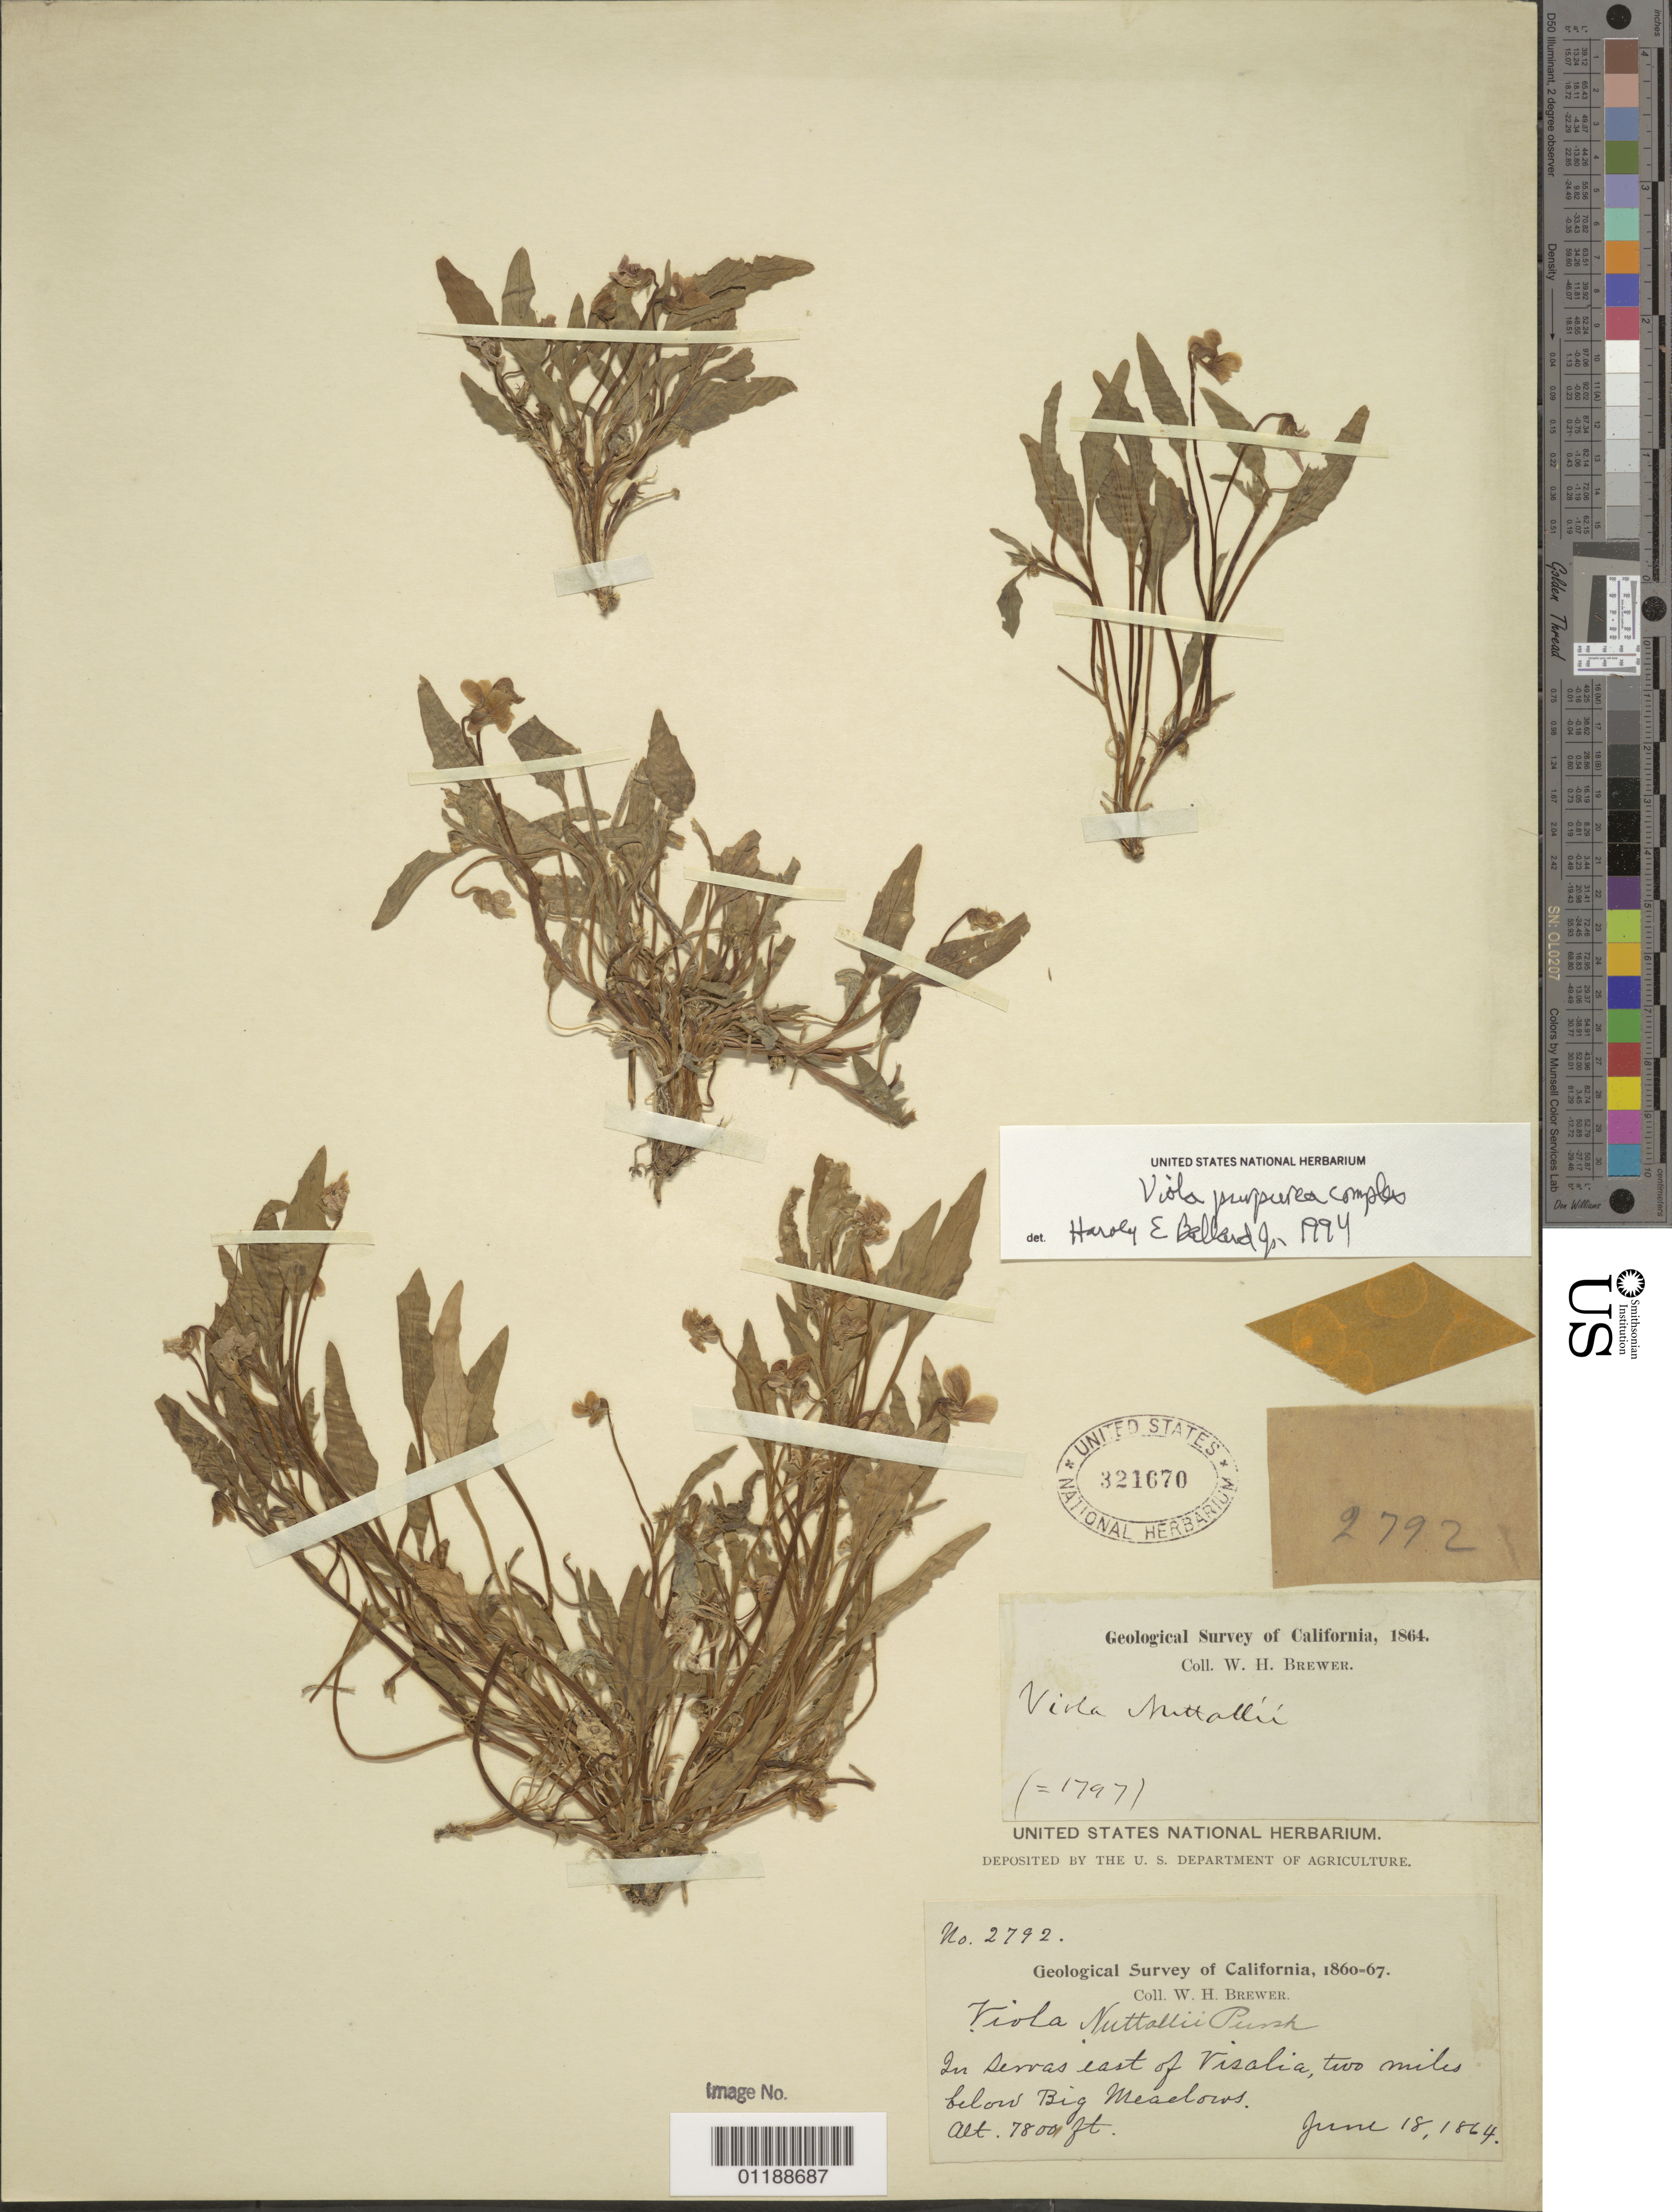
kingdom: Plantae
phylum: Tracheophyta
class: Magnoliopsida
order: Malpighiales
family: Violaceae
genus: Viola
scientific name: Viola purpurea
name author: Kellogg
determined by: Ballard, Harvey E.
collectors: W. H. Brewer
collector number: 2792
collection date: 1864-06-18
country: United States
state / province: California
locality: In [Serras] east of Visalia, 2 miles below Big Meadows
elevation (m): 2377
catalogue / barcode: US 321670